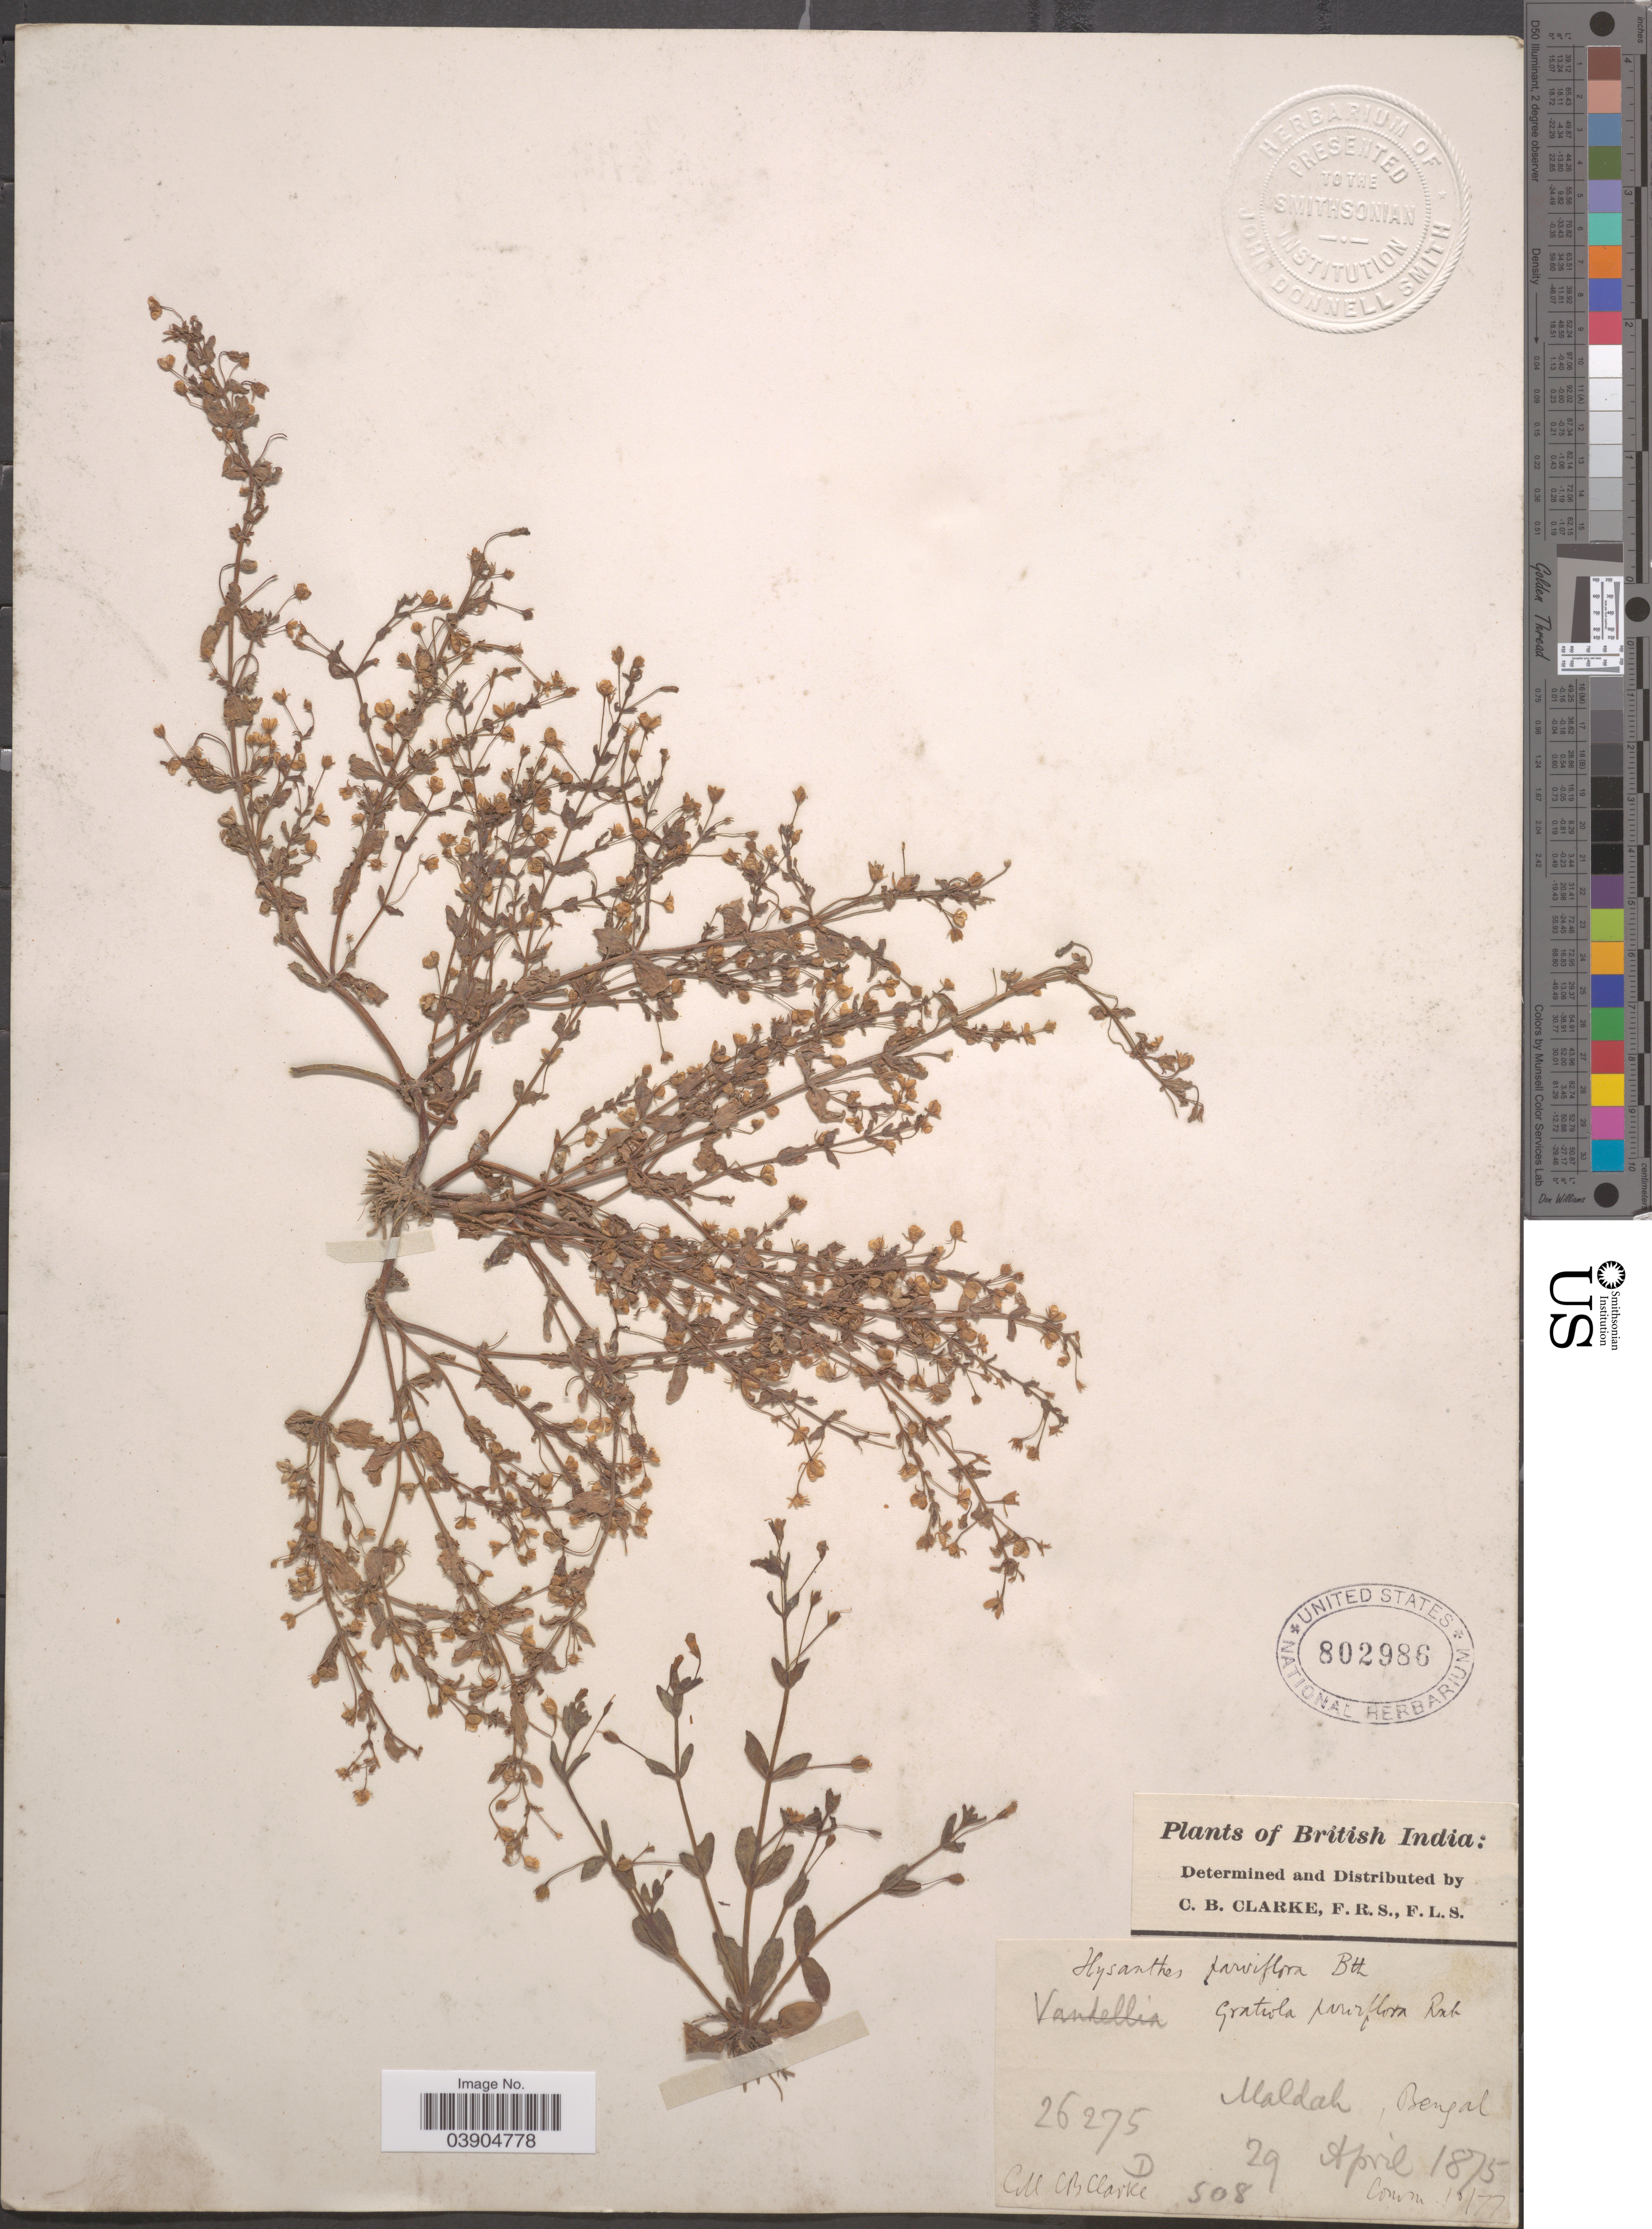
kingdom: Plantae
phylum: Tracheophyta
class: Magnoliopsida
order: Lamiales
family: Linderniaceae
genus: Lindernia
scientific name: Lindernia parviflora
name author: Haines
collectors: C. B. Clarke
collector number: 26275 D/508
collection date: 1875-04-29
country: India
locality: British India. Maldah, Bengal.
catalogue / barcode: US 802986